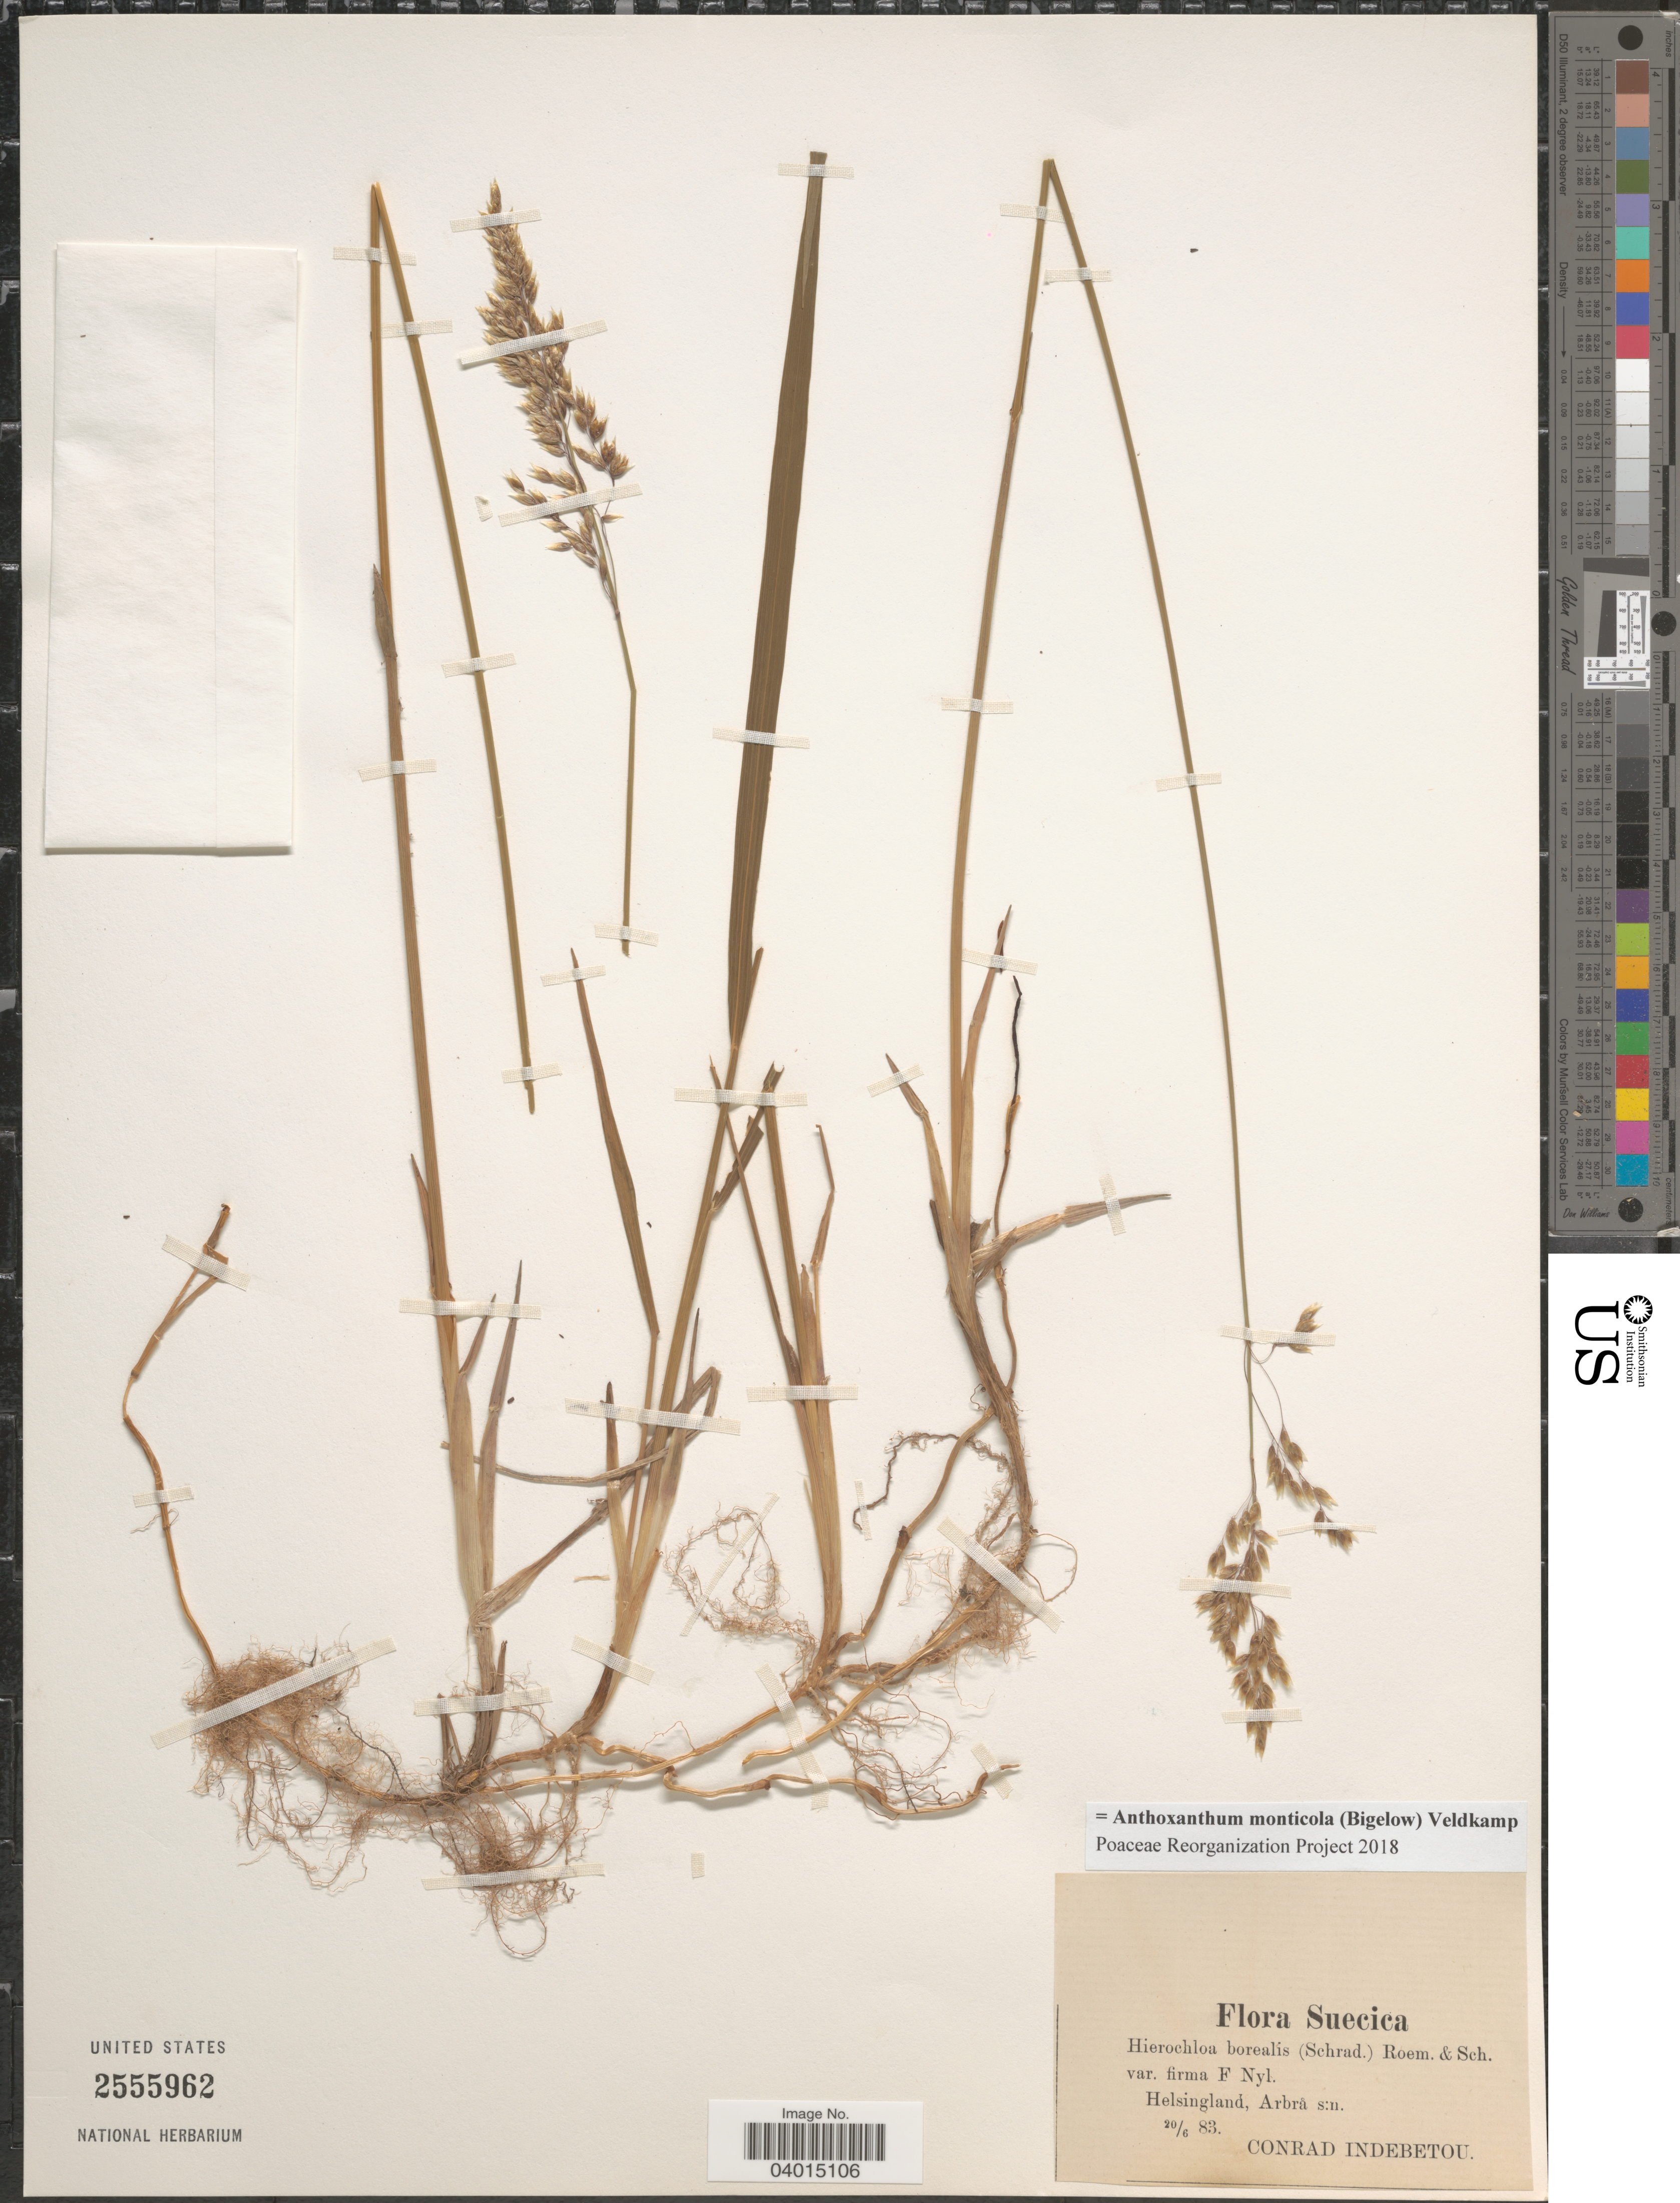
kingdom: Plantae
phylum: Tracheophyta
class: Liliopsida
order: Poales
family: Poaceae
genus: Anthoxanthum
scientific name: Anthoxanthum monticola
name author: (Bigelow) Veldkamp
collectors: C. Indebetou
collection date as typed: Transcribed d/m/y: 20/6/83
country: Sweden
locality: Suecica. Helsingland, Arbra.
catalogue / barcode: US 2555962